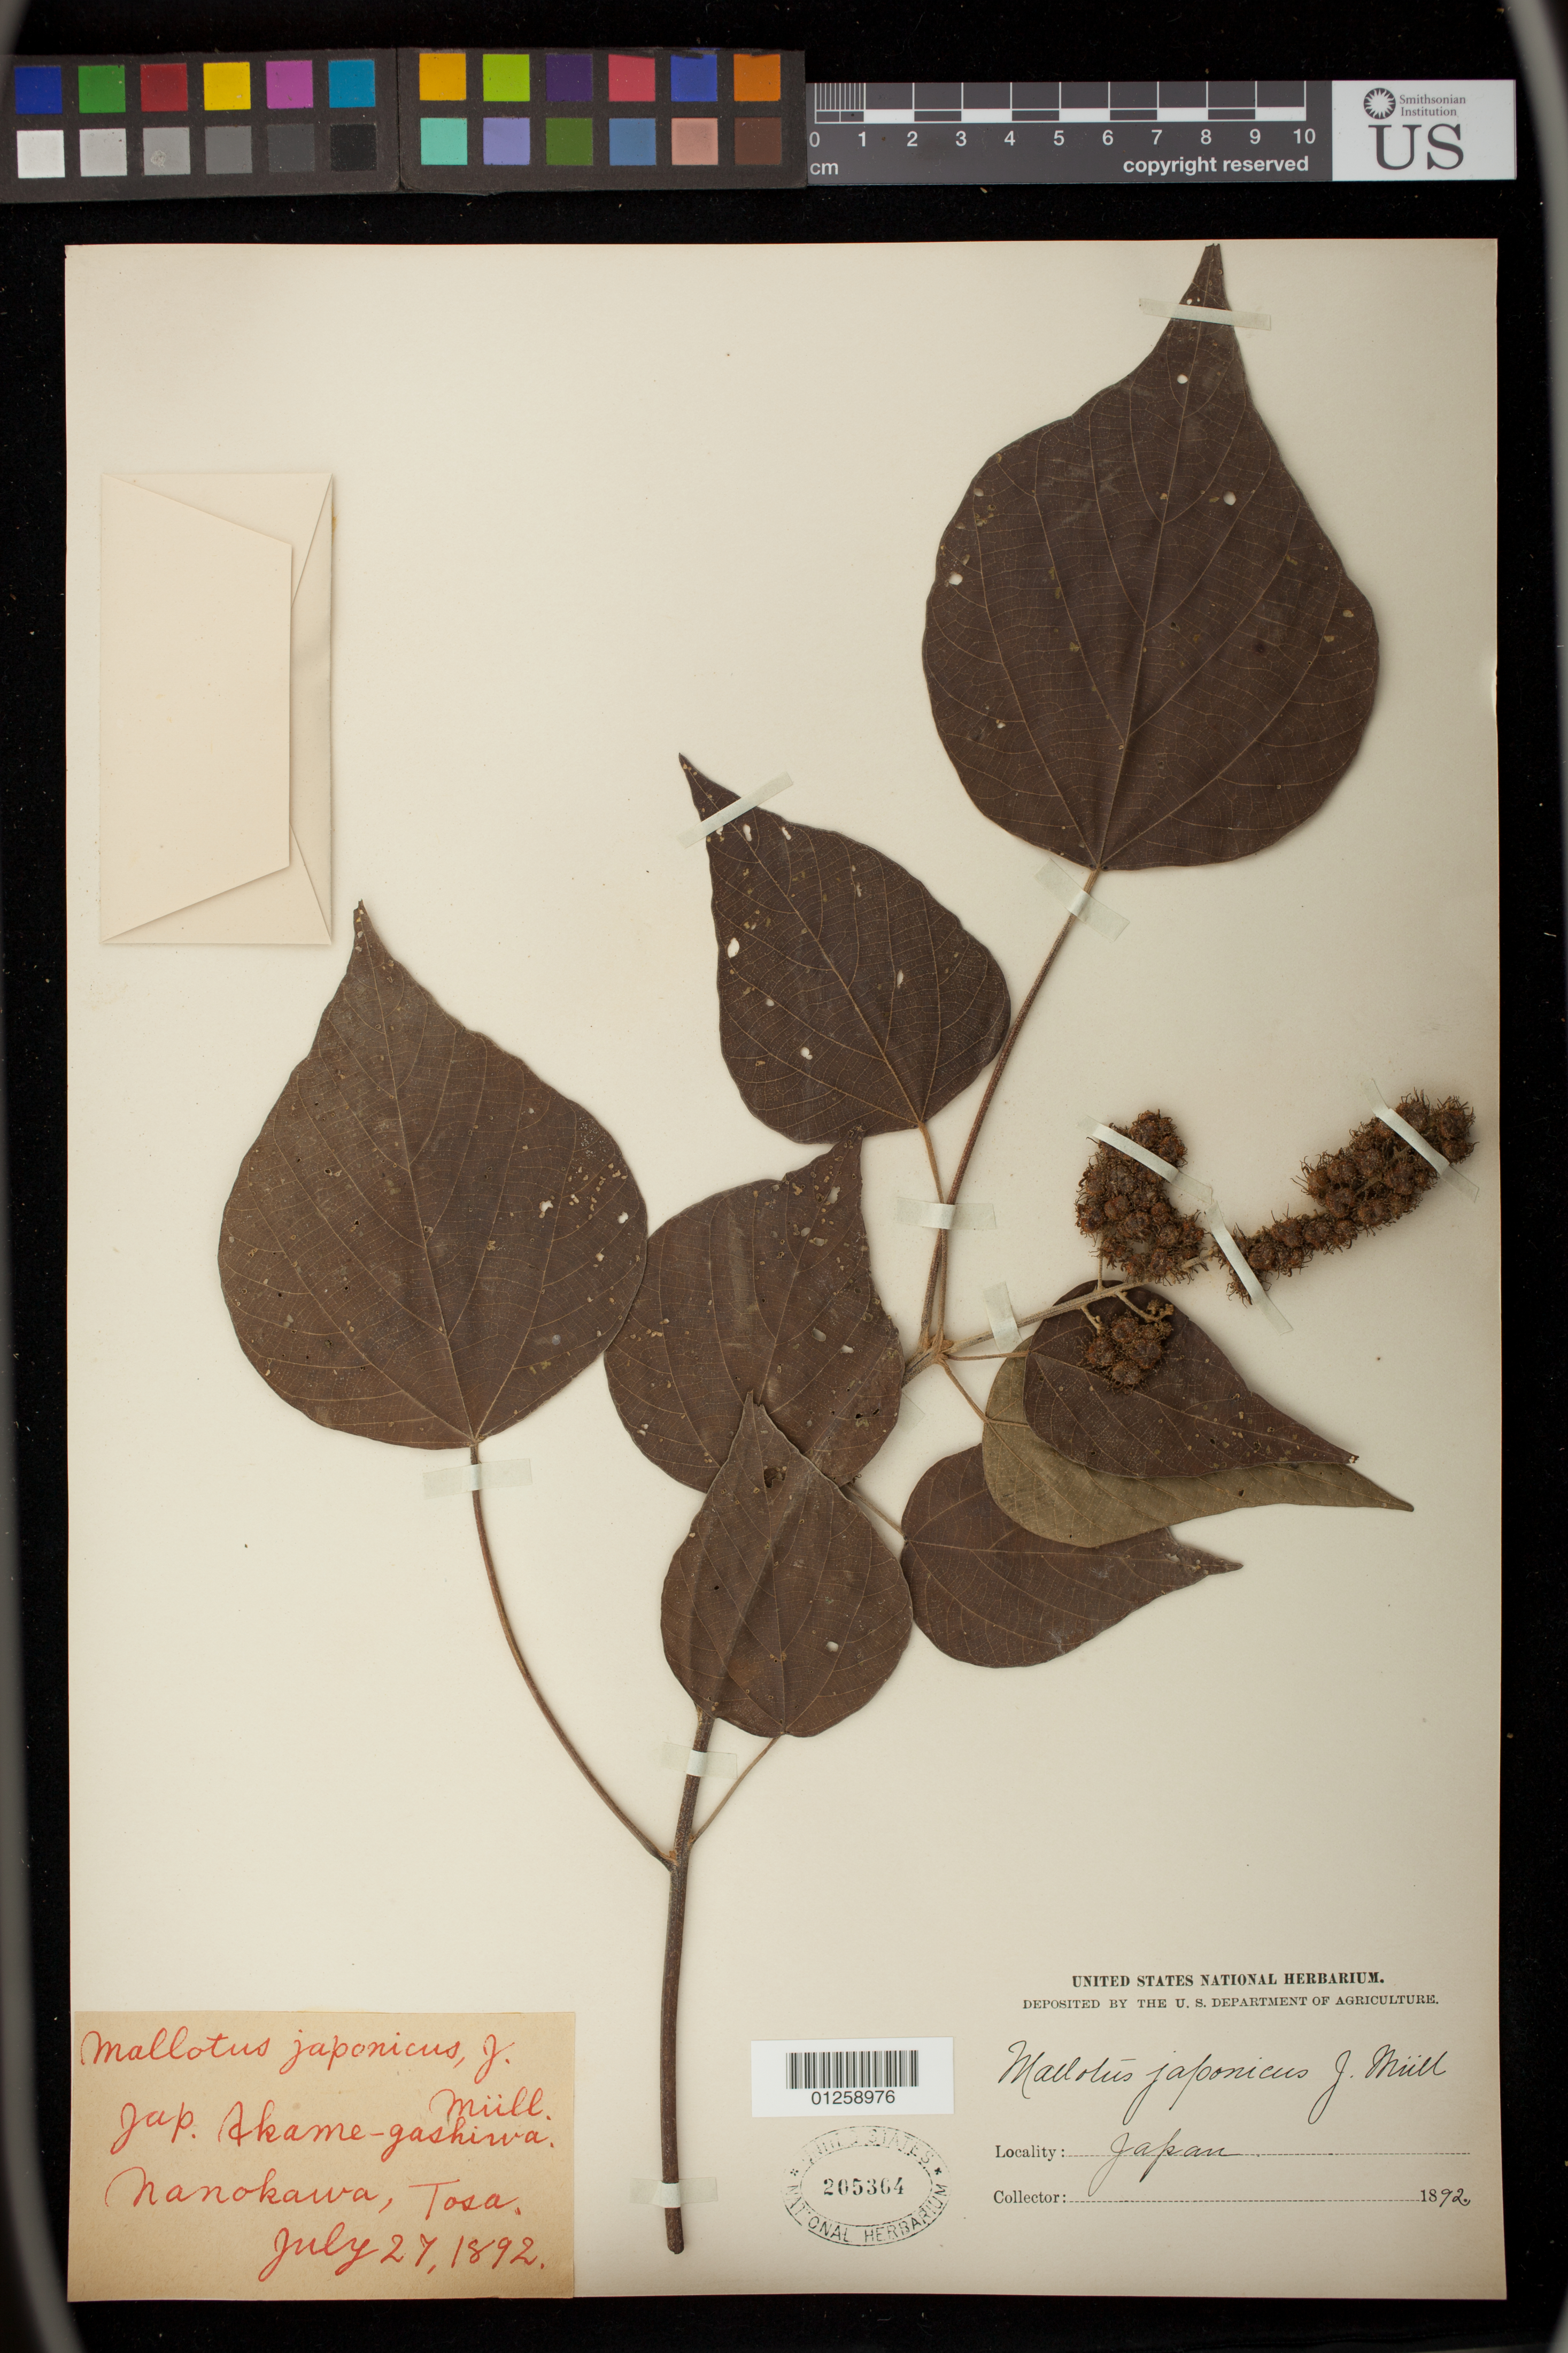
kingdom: Plantae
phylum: Tracheophyta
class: Magnoliopsida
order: Malpighiales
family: Euphorbiaceae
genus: Mallotus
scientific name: Mallotus japonicus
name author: (Spreng.) Müll. Arg.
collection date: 1892-07-27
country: Japan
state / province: Koti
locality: Akame-gashiwa, Nanokawa, Tosa.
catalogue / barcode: US 205364